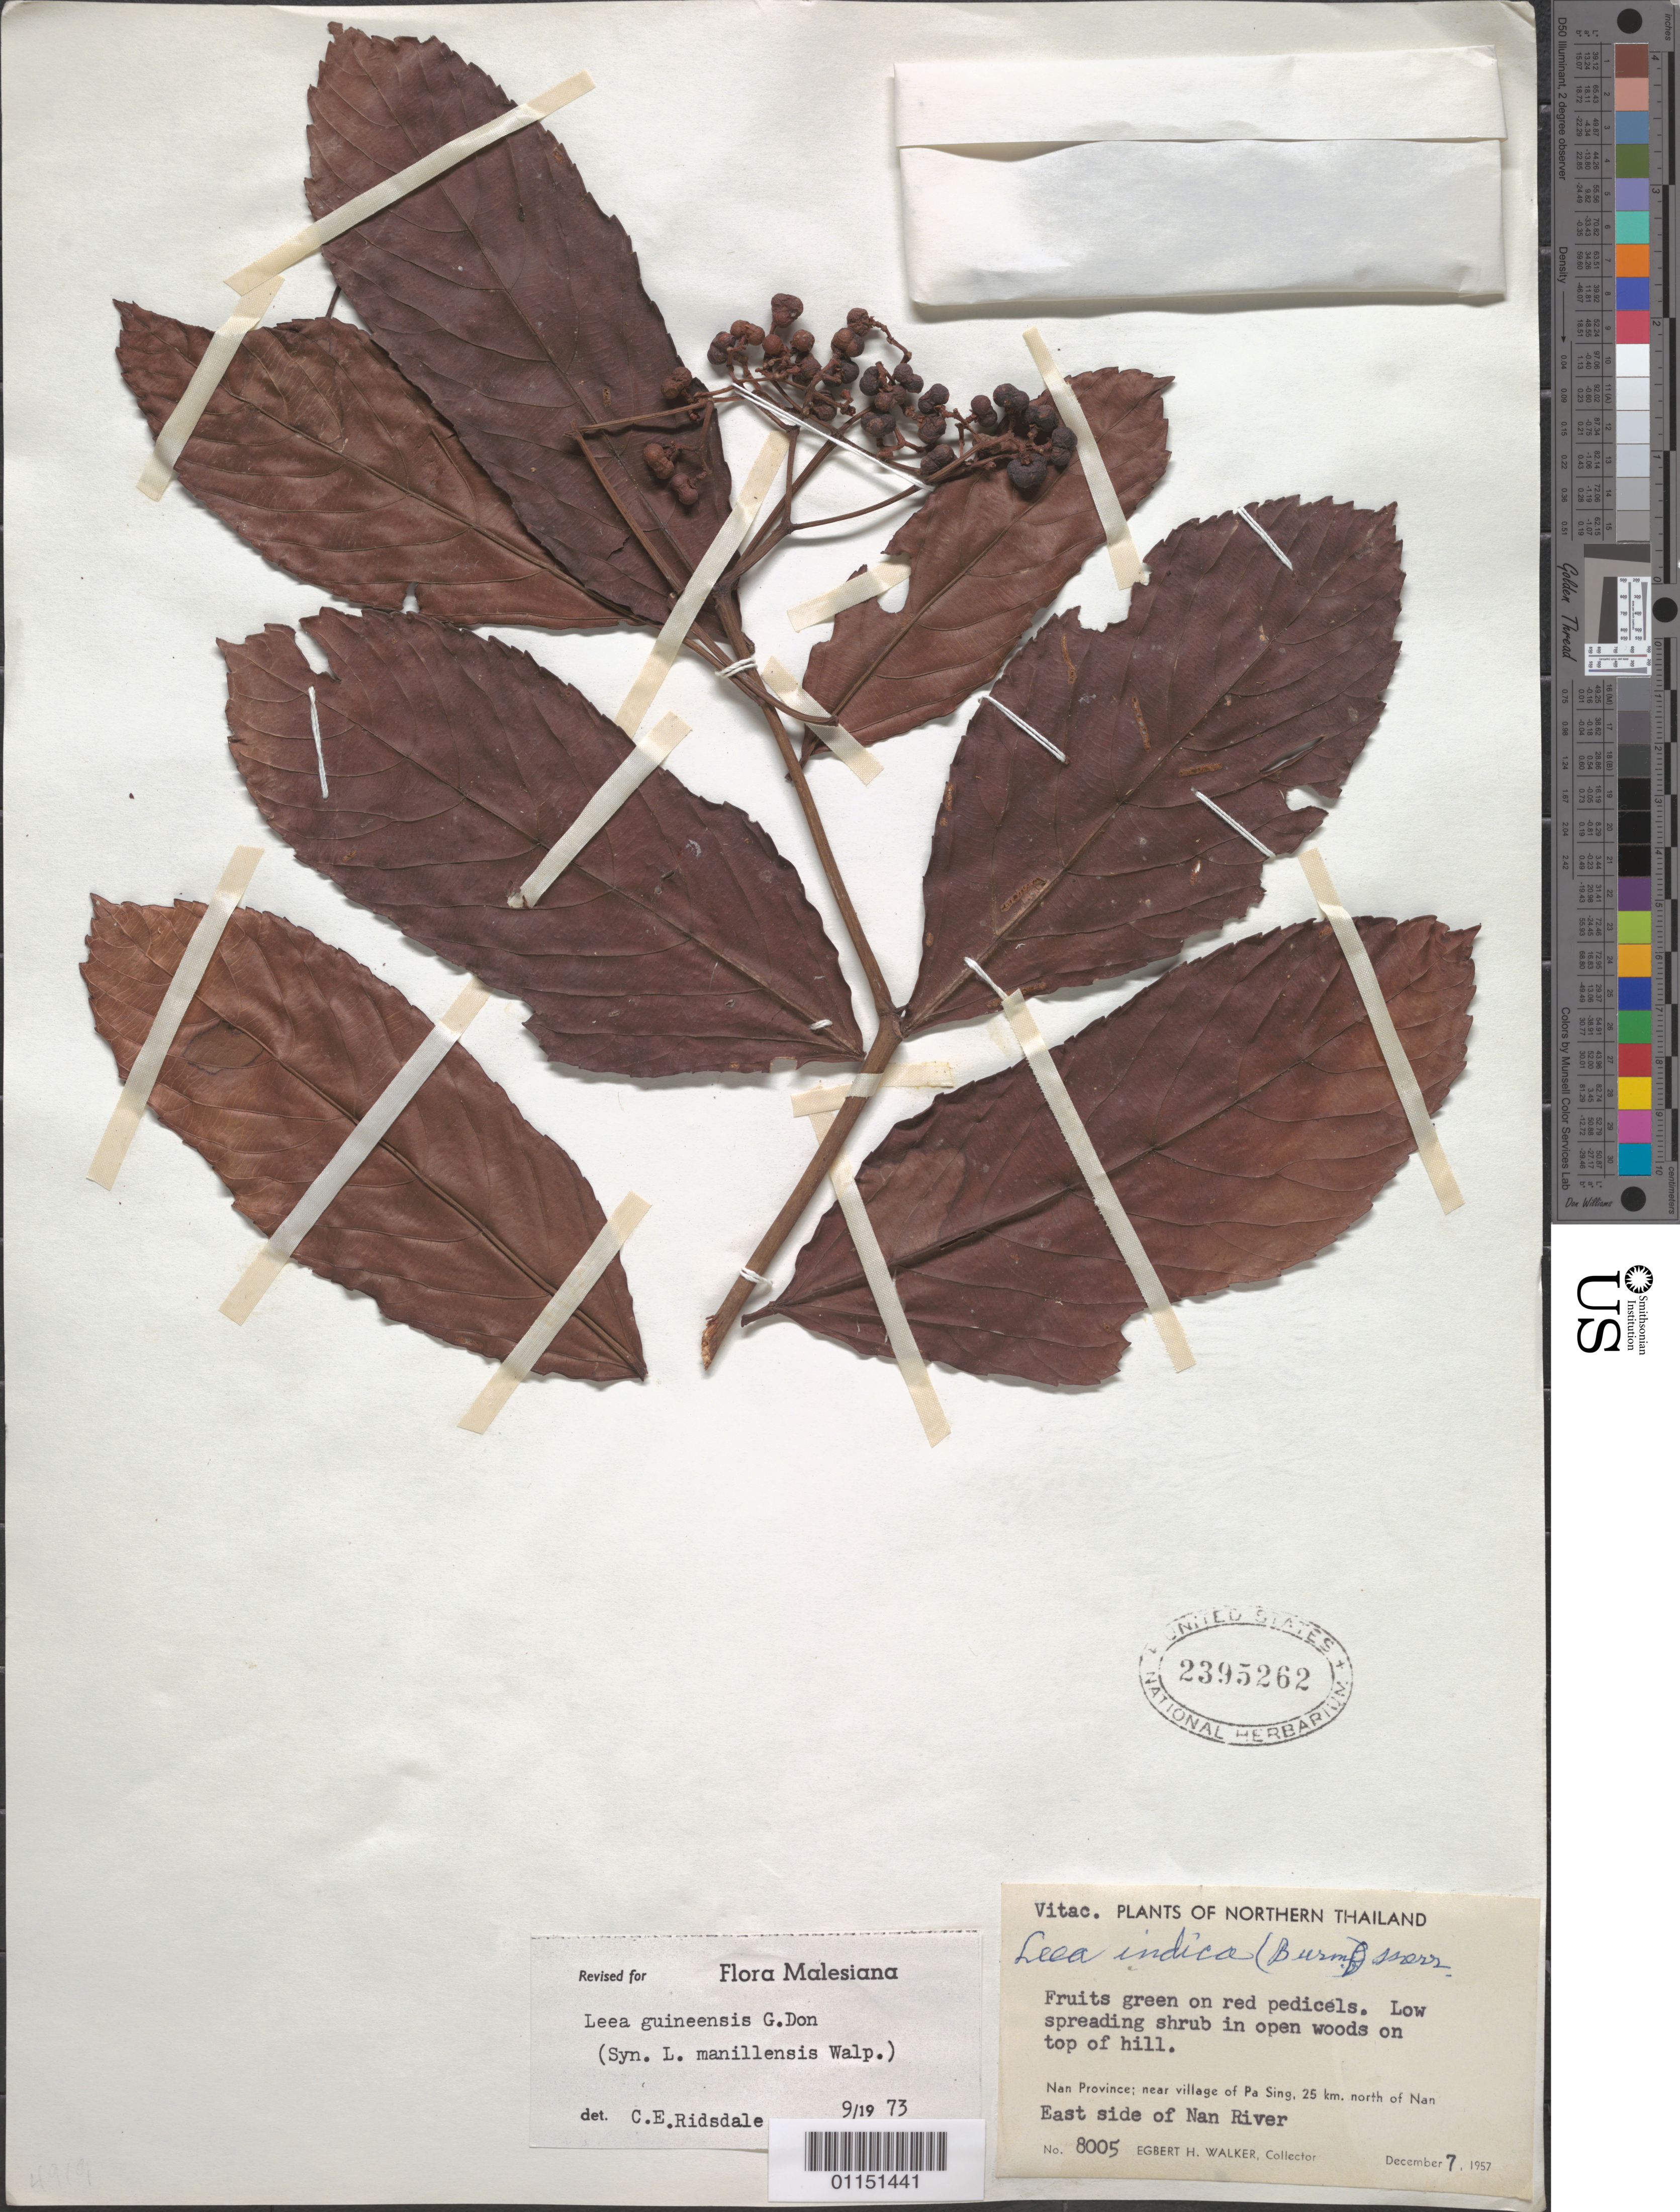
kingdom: Plantae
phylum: Tracheophyta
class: Magnoliopsida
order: Vitales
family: Vitaceae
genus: Leea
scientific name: Leea guineensis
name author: G. Don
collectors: E. H. Walker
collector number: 8005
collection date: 1957-12-07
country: Thailand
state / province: Nan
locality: Near village of Pa Sing, 25 km N of Nan. E side of Nan River.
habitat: Low spreading shrub in open woods on top of hill.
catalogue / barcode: US 2395262